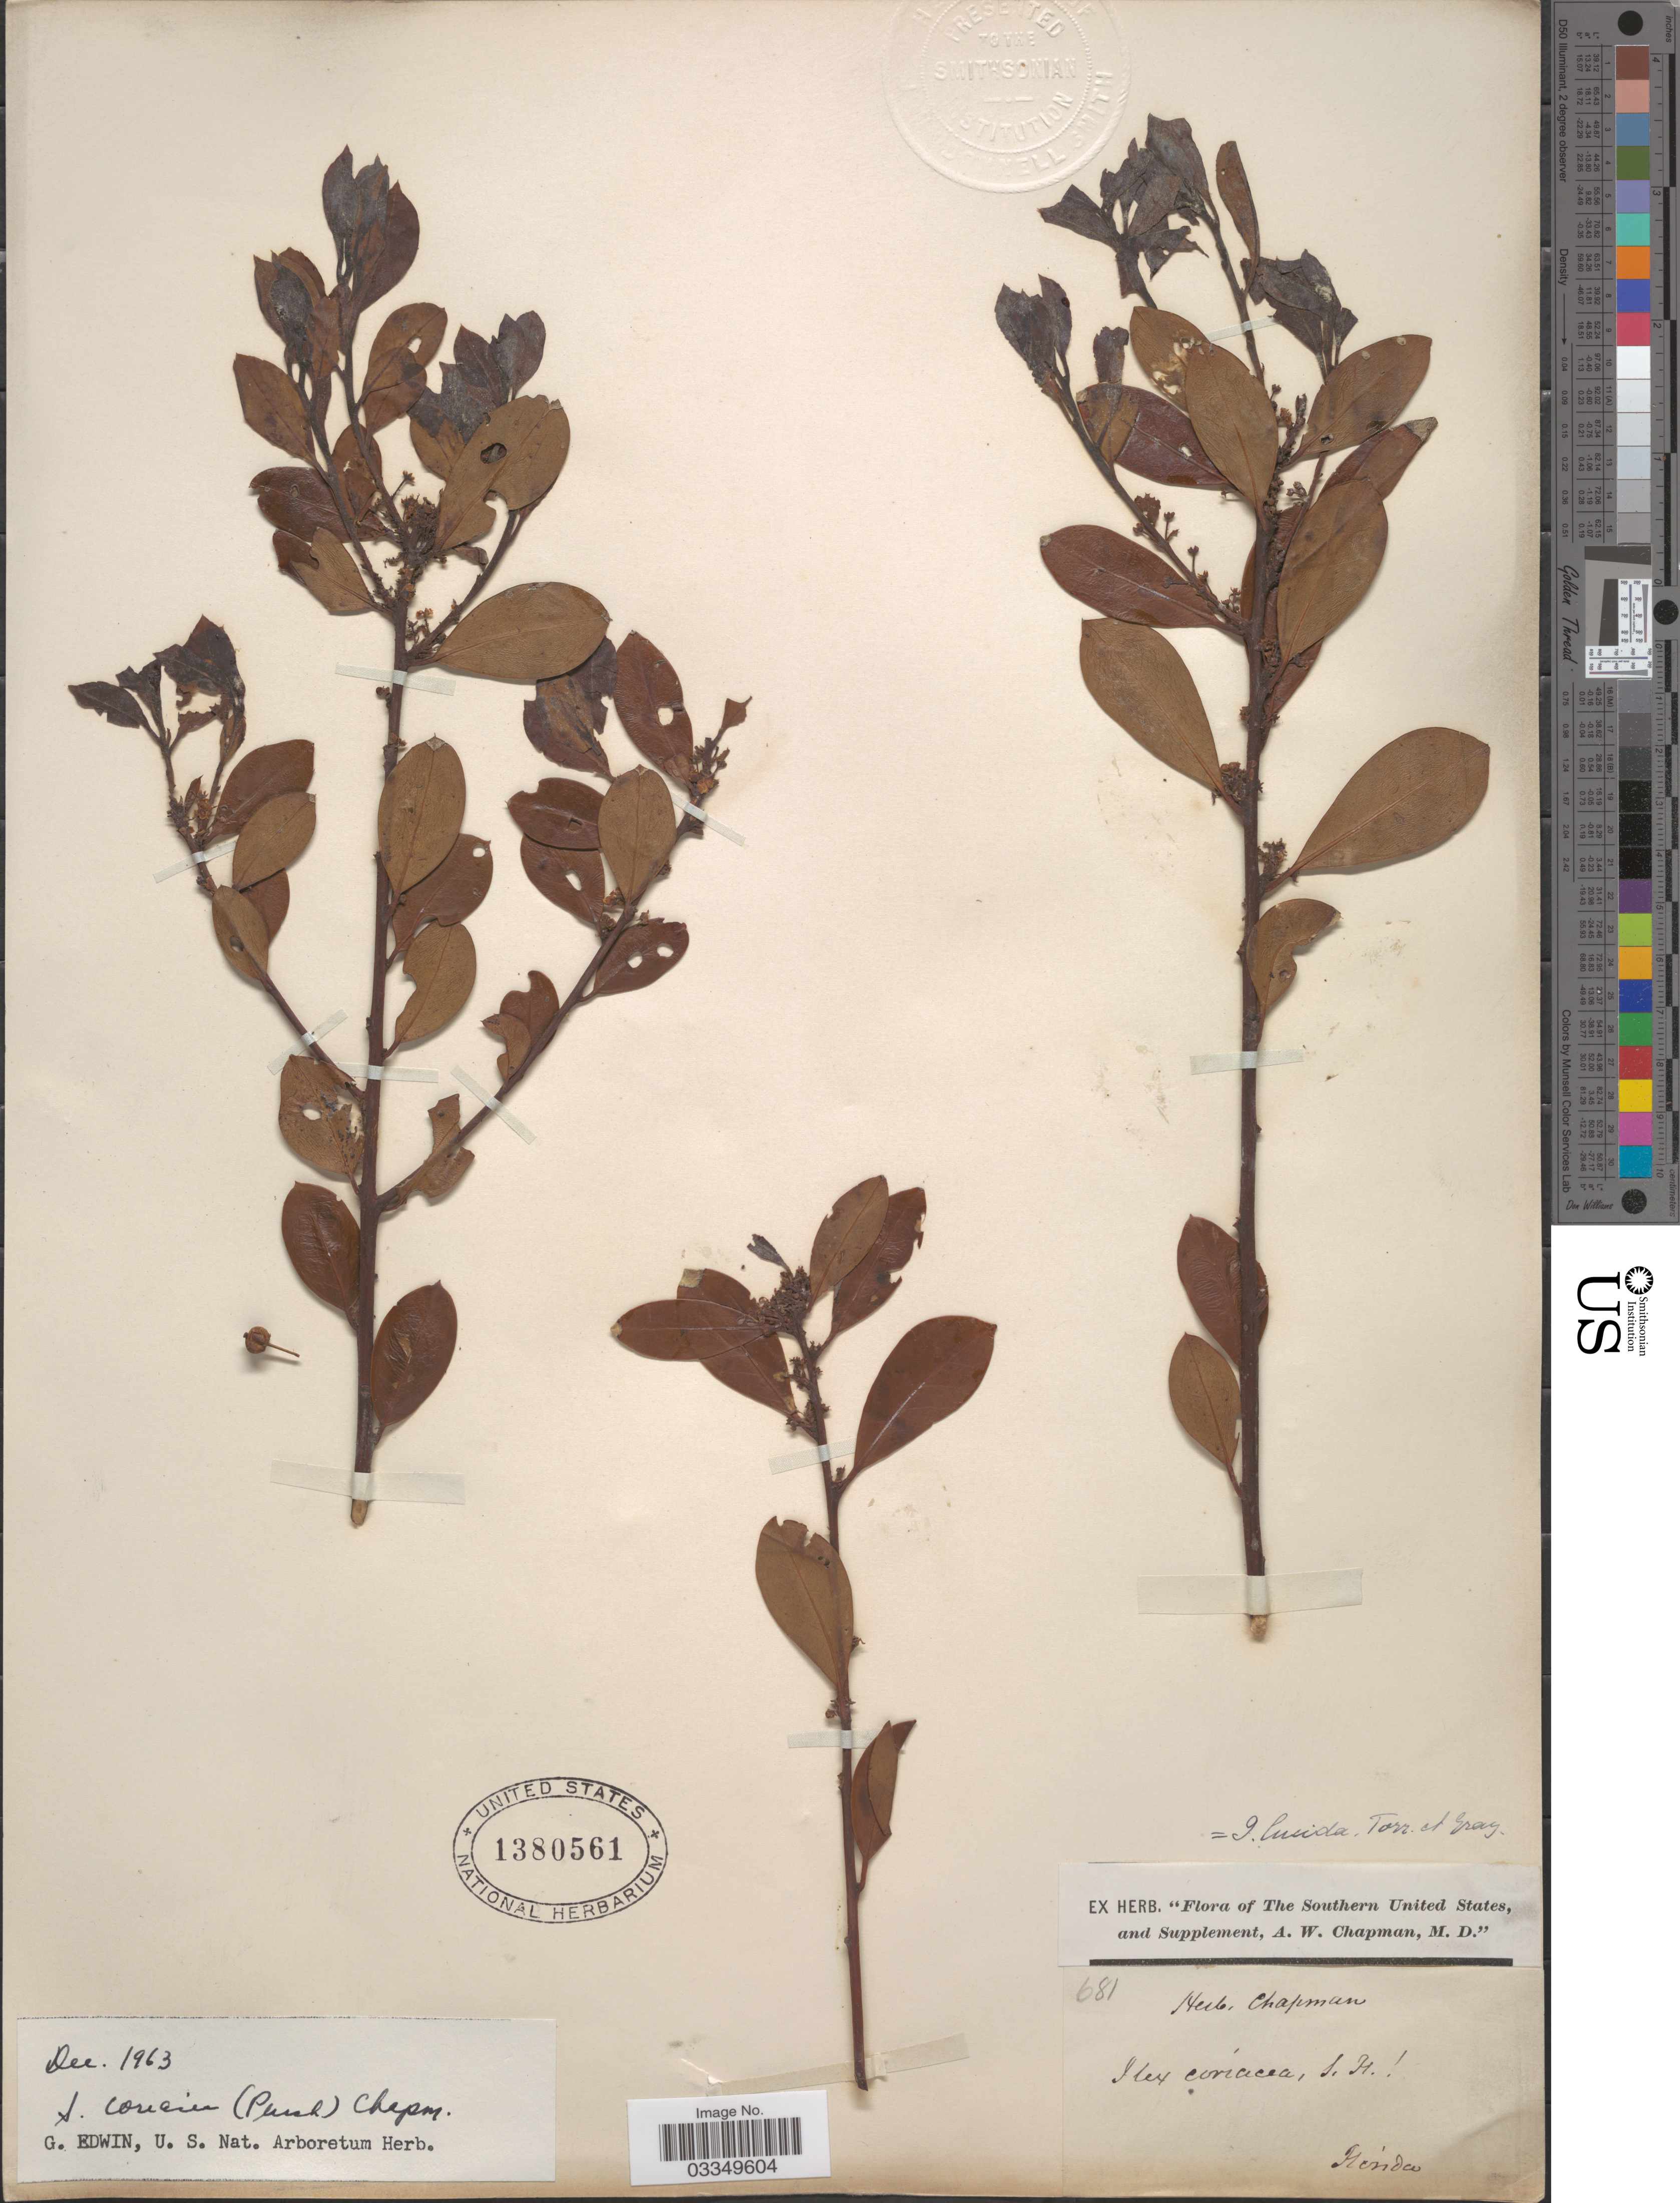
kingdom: Plantae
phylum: Tracheophyta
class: Magnoliopsida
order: Aquifoliales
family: Aquifoliaceae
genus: Ilex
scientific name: Ilex coriacea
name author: (Pursh) Chapm.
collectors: ex herb. A.W. Chapman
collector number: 681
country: United States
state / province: Florida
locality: The Southern United States.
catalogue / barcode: US 1380561